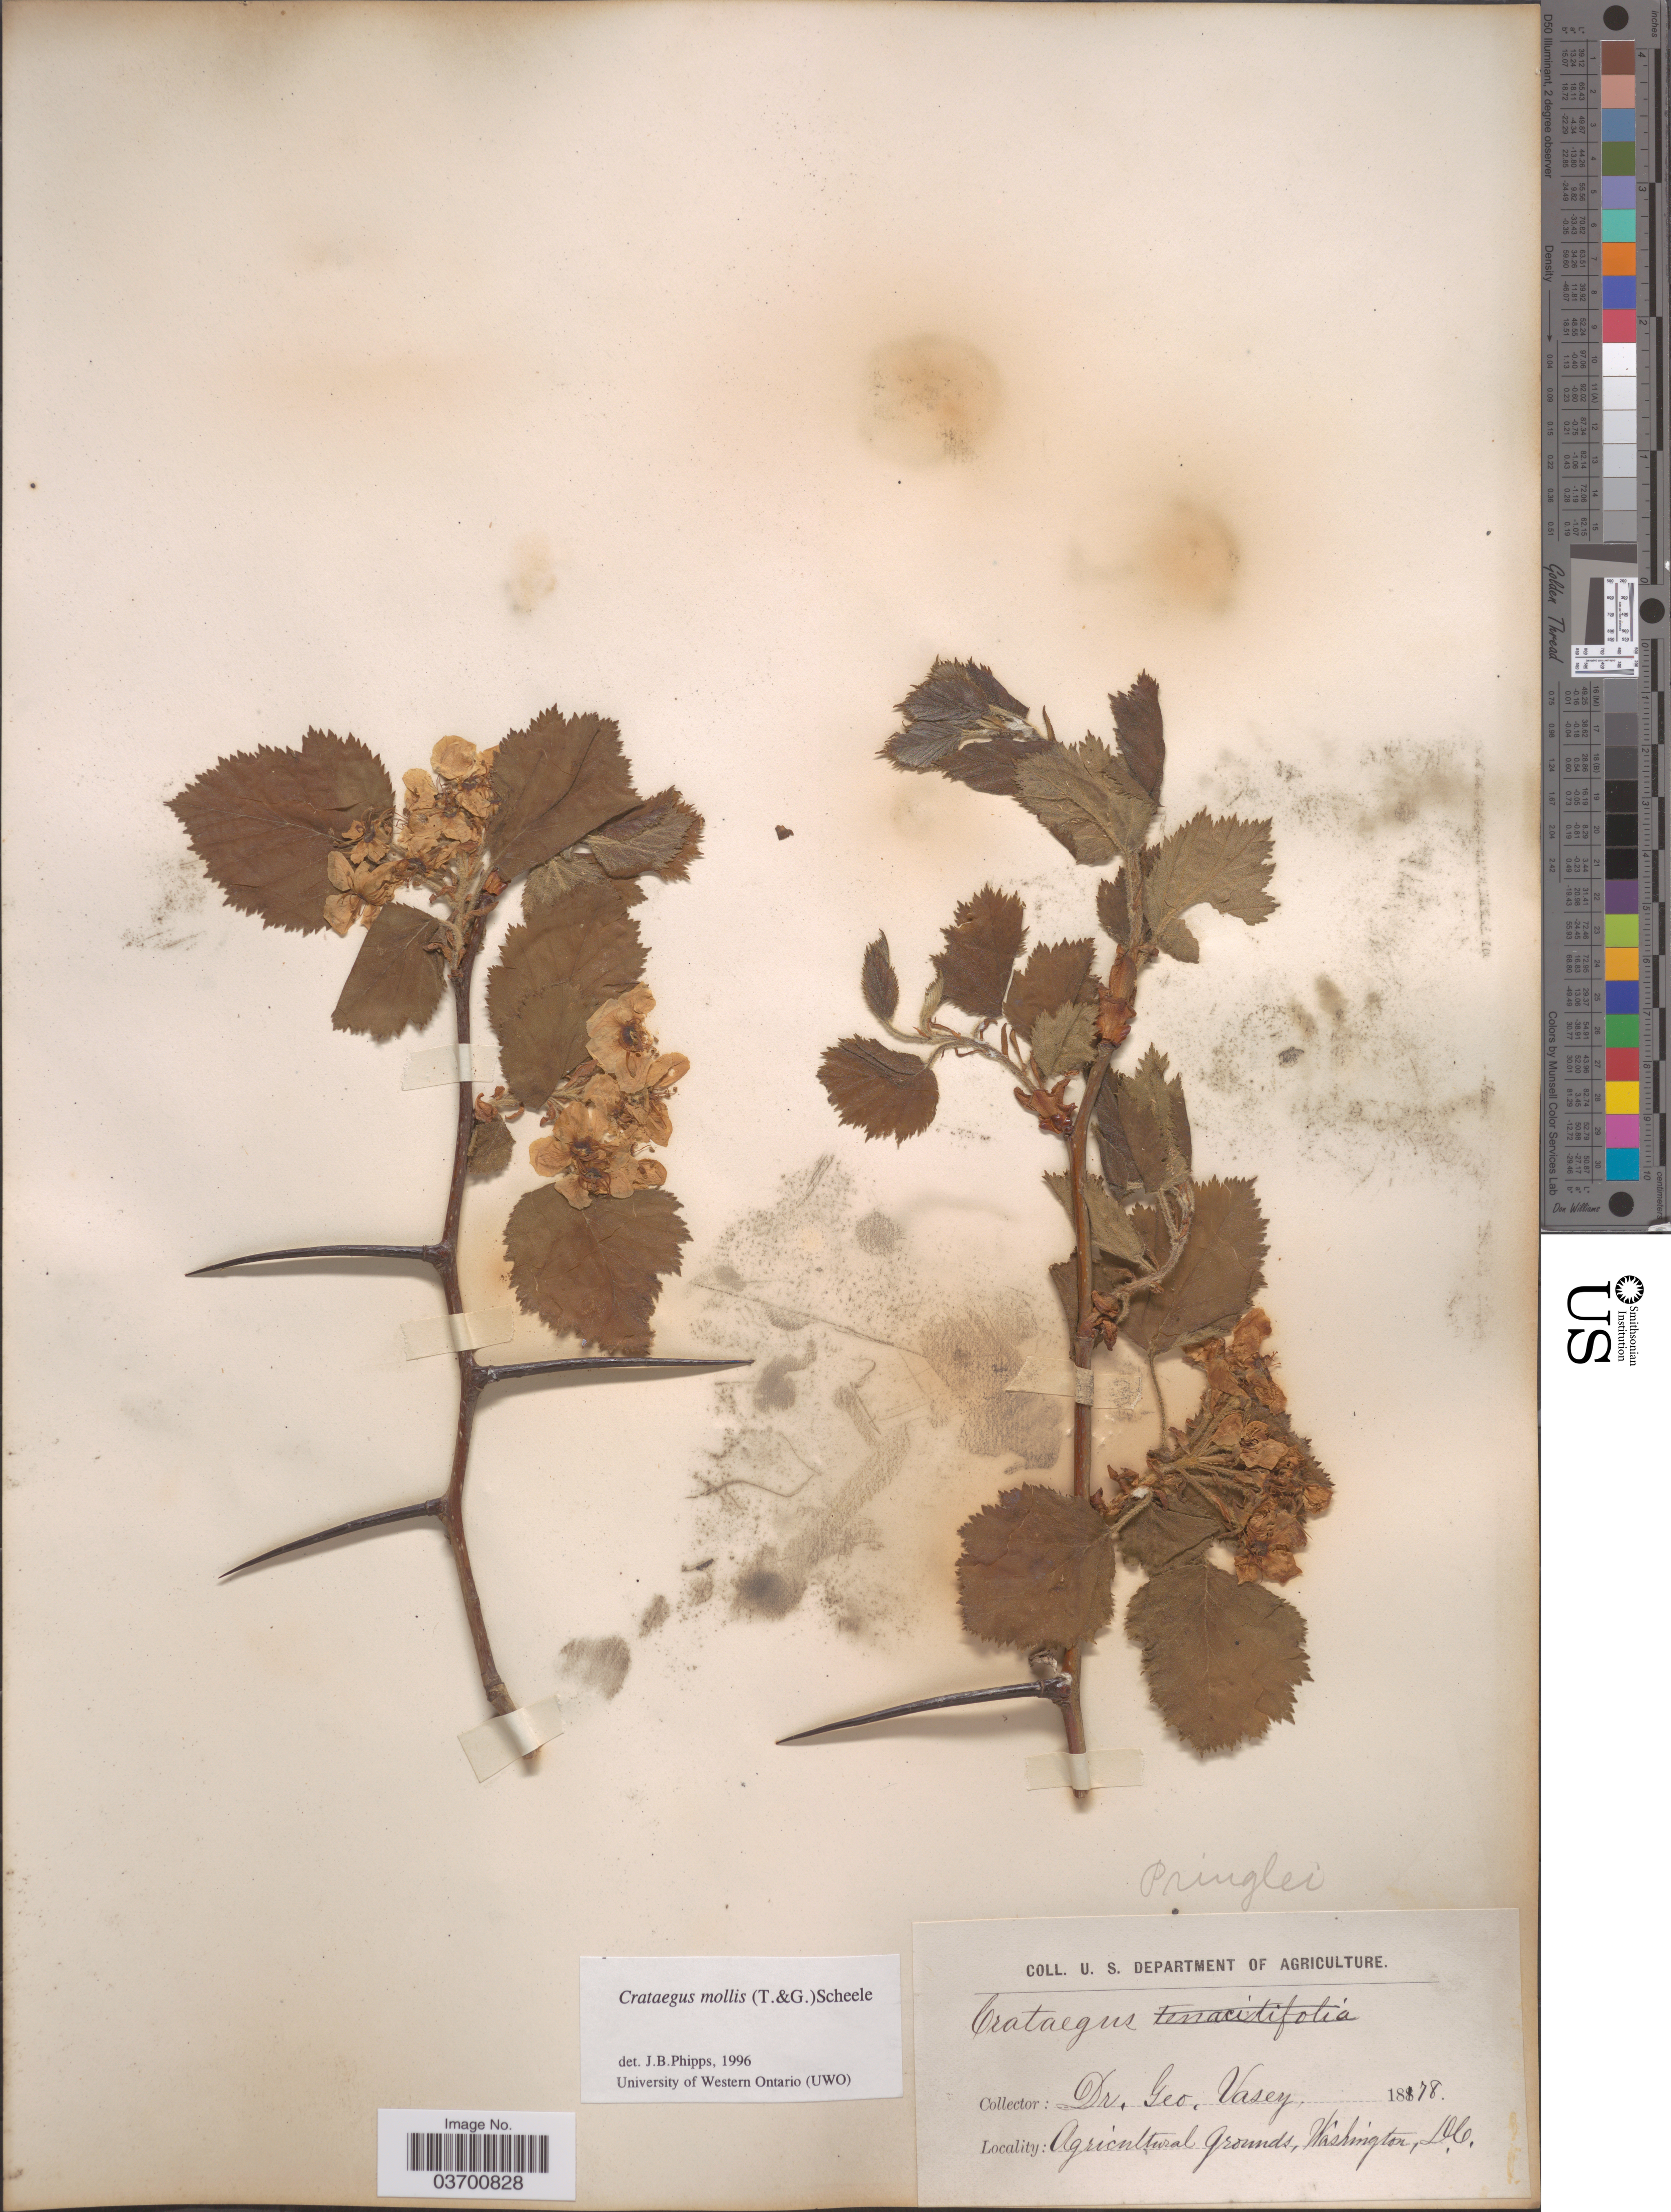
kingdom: Plantae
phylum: Tracheophyta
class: Magnoliopsida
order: Rosales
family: Rosaceae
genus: Crataegus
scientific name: Crataegus mollis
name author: (Torr. & A. Gray) Scheele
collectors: G. Vasey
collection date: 1878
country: United States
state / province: District of Columbia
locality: Agricultural Grounds, Washington, D. C.